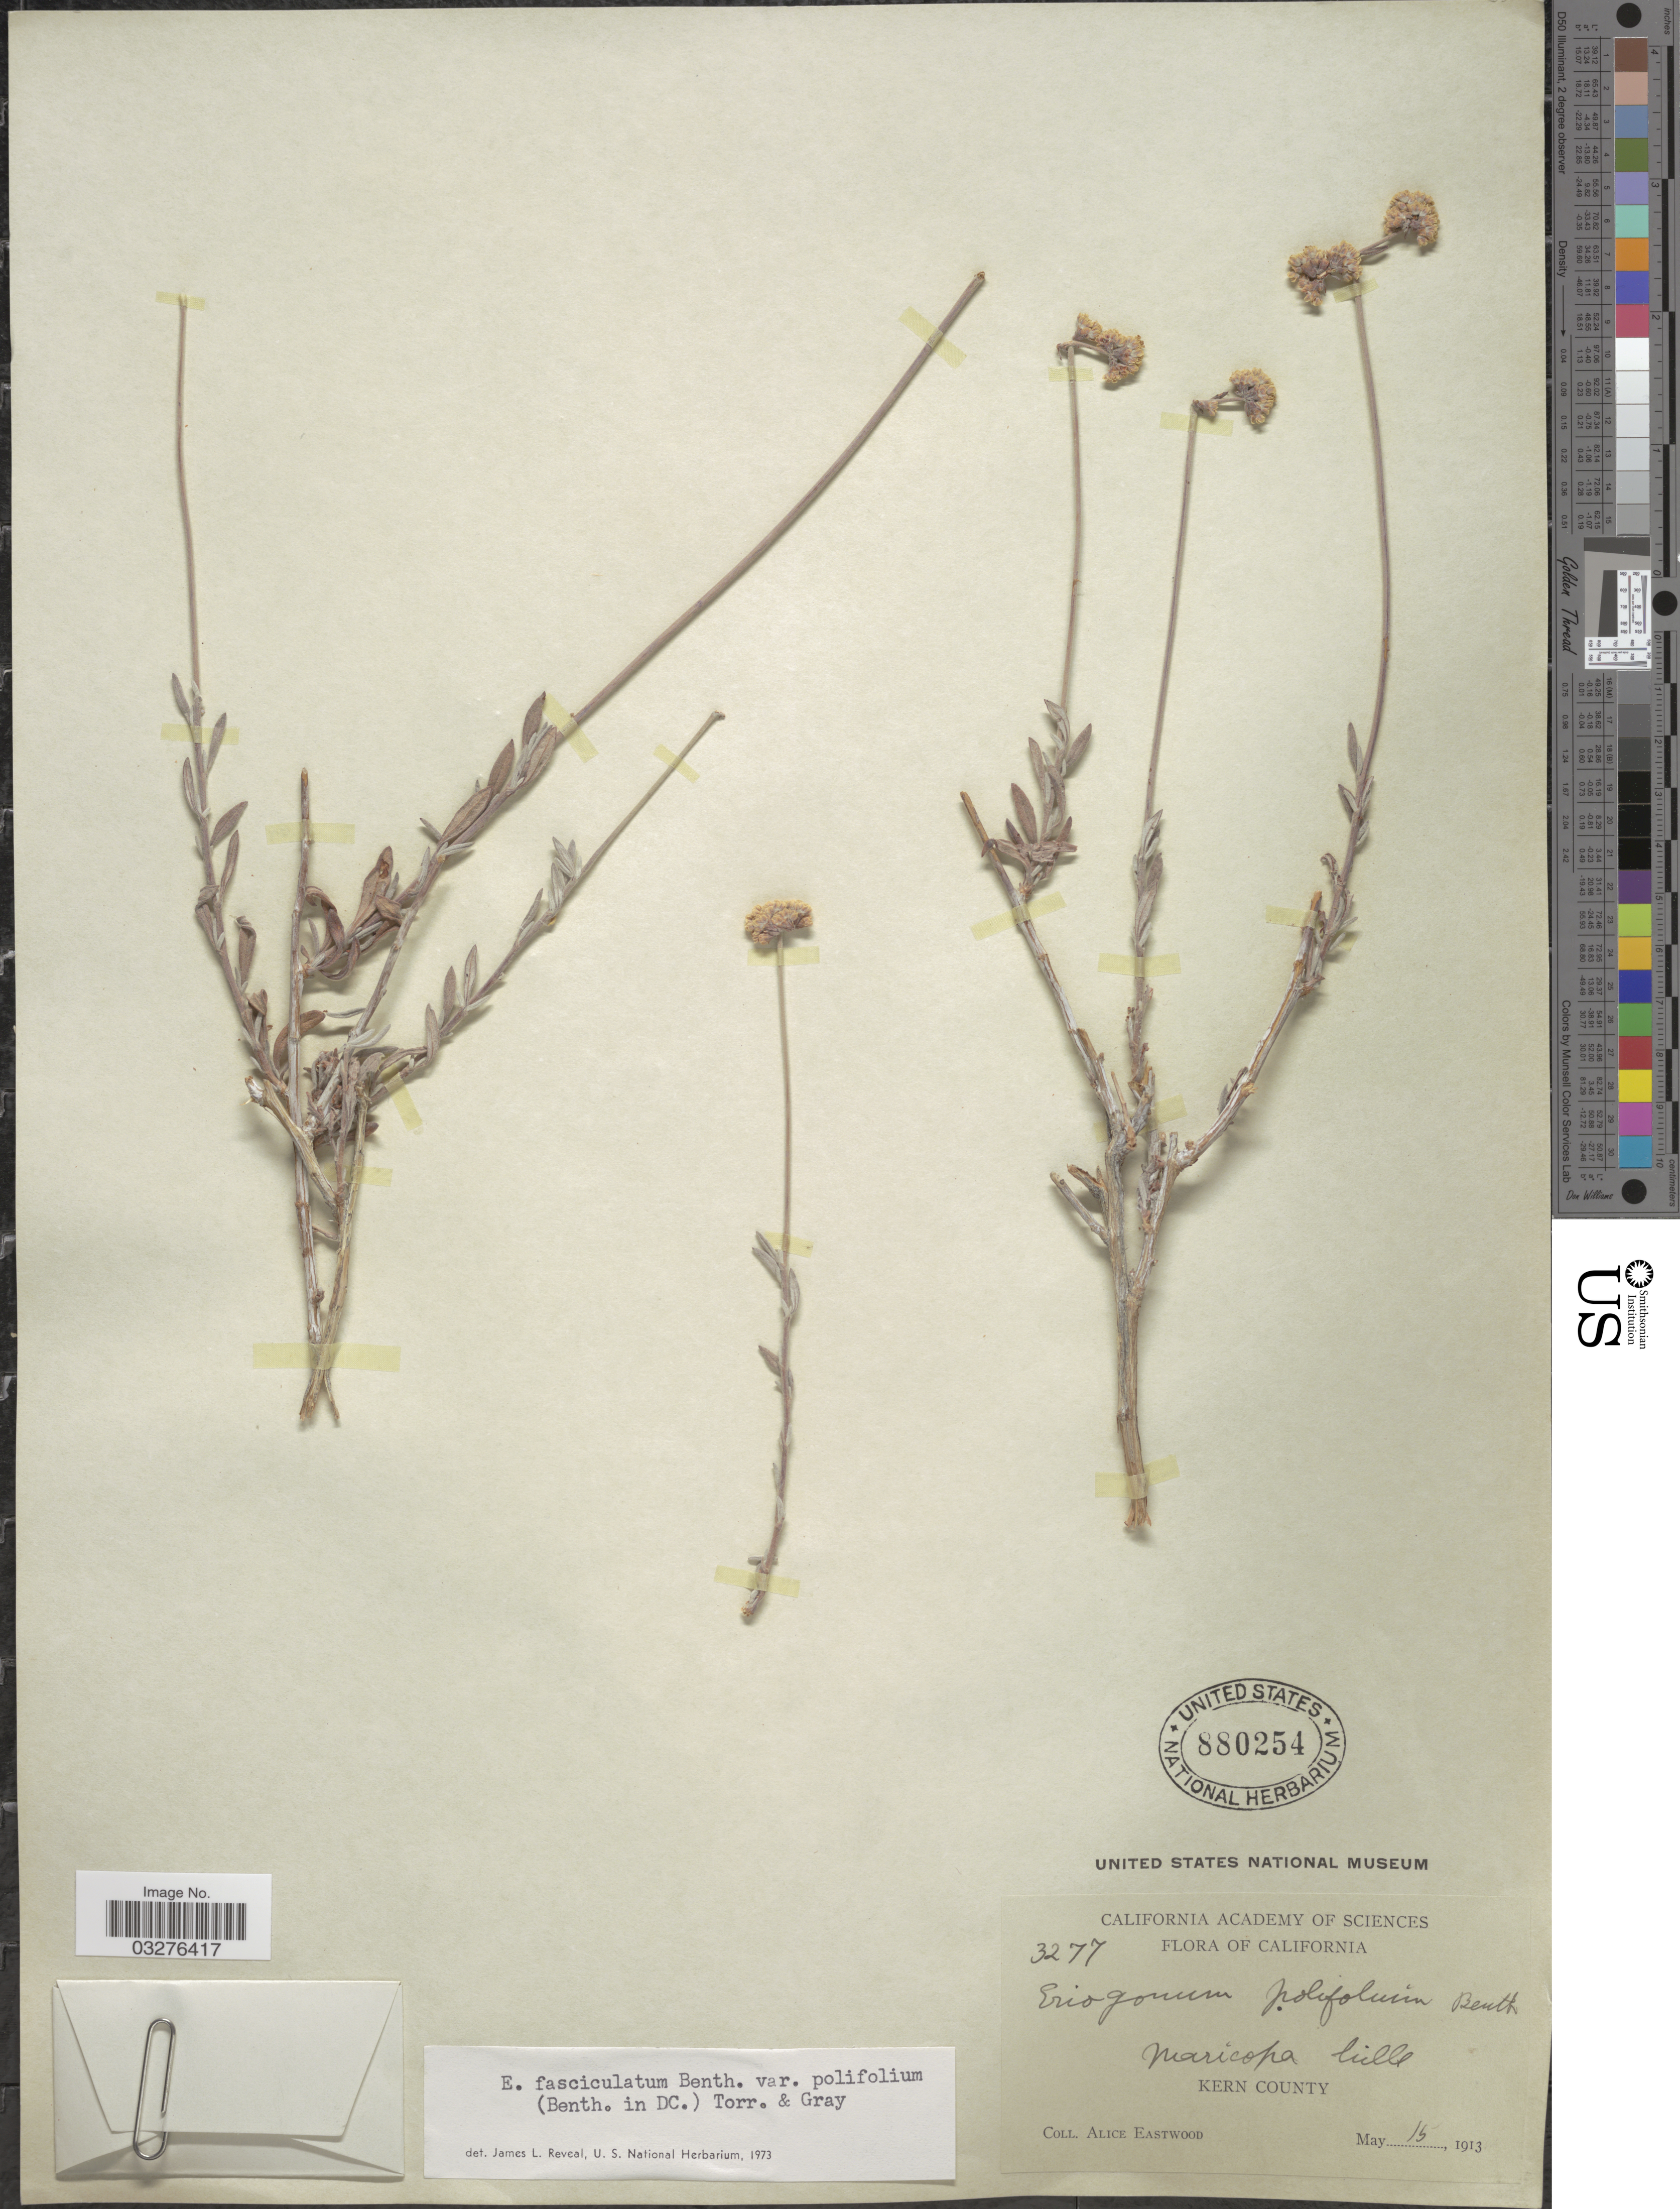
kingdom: Plantae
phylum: Tracheophyta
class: Magnoliopsida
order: Caryophyllales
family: Polygonaceae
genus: Eriogonum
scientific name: Eriogonum fasciculatum var. polifolium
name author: (Benth.) Torr. & A. Gray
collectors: A. Eastwood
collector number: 3277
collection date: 1913-05-15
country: United States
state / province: California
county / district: Kern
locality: Maricopa hills, Kern County.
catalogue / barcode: US 880254